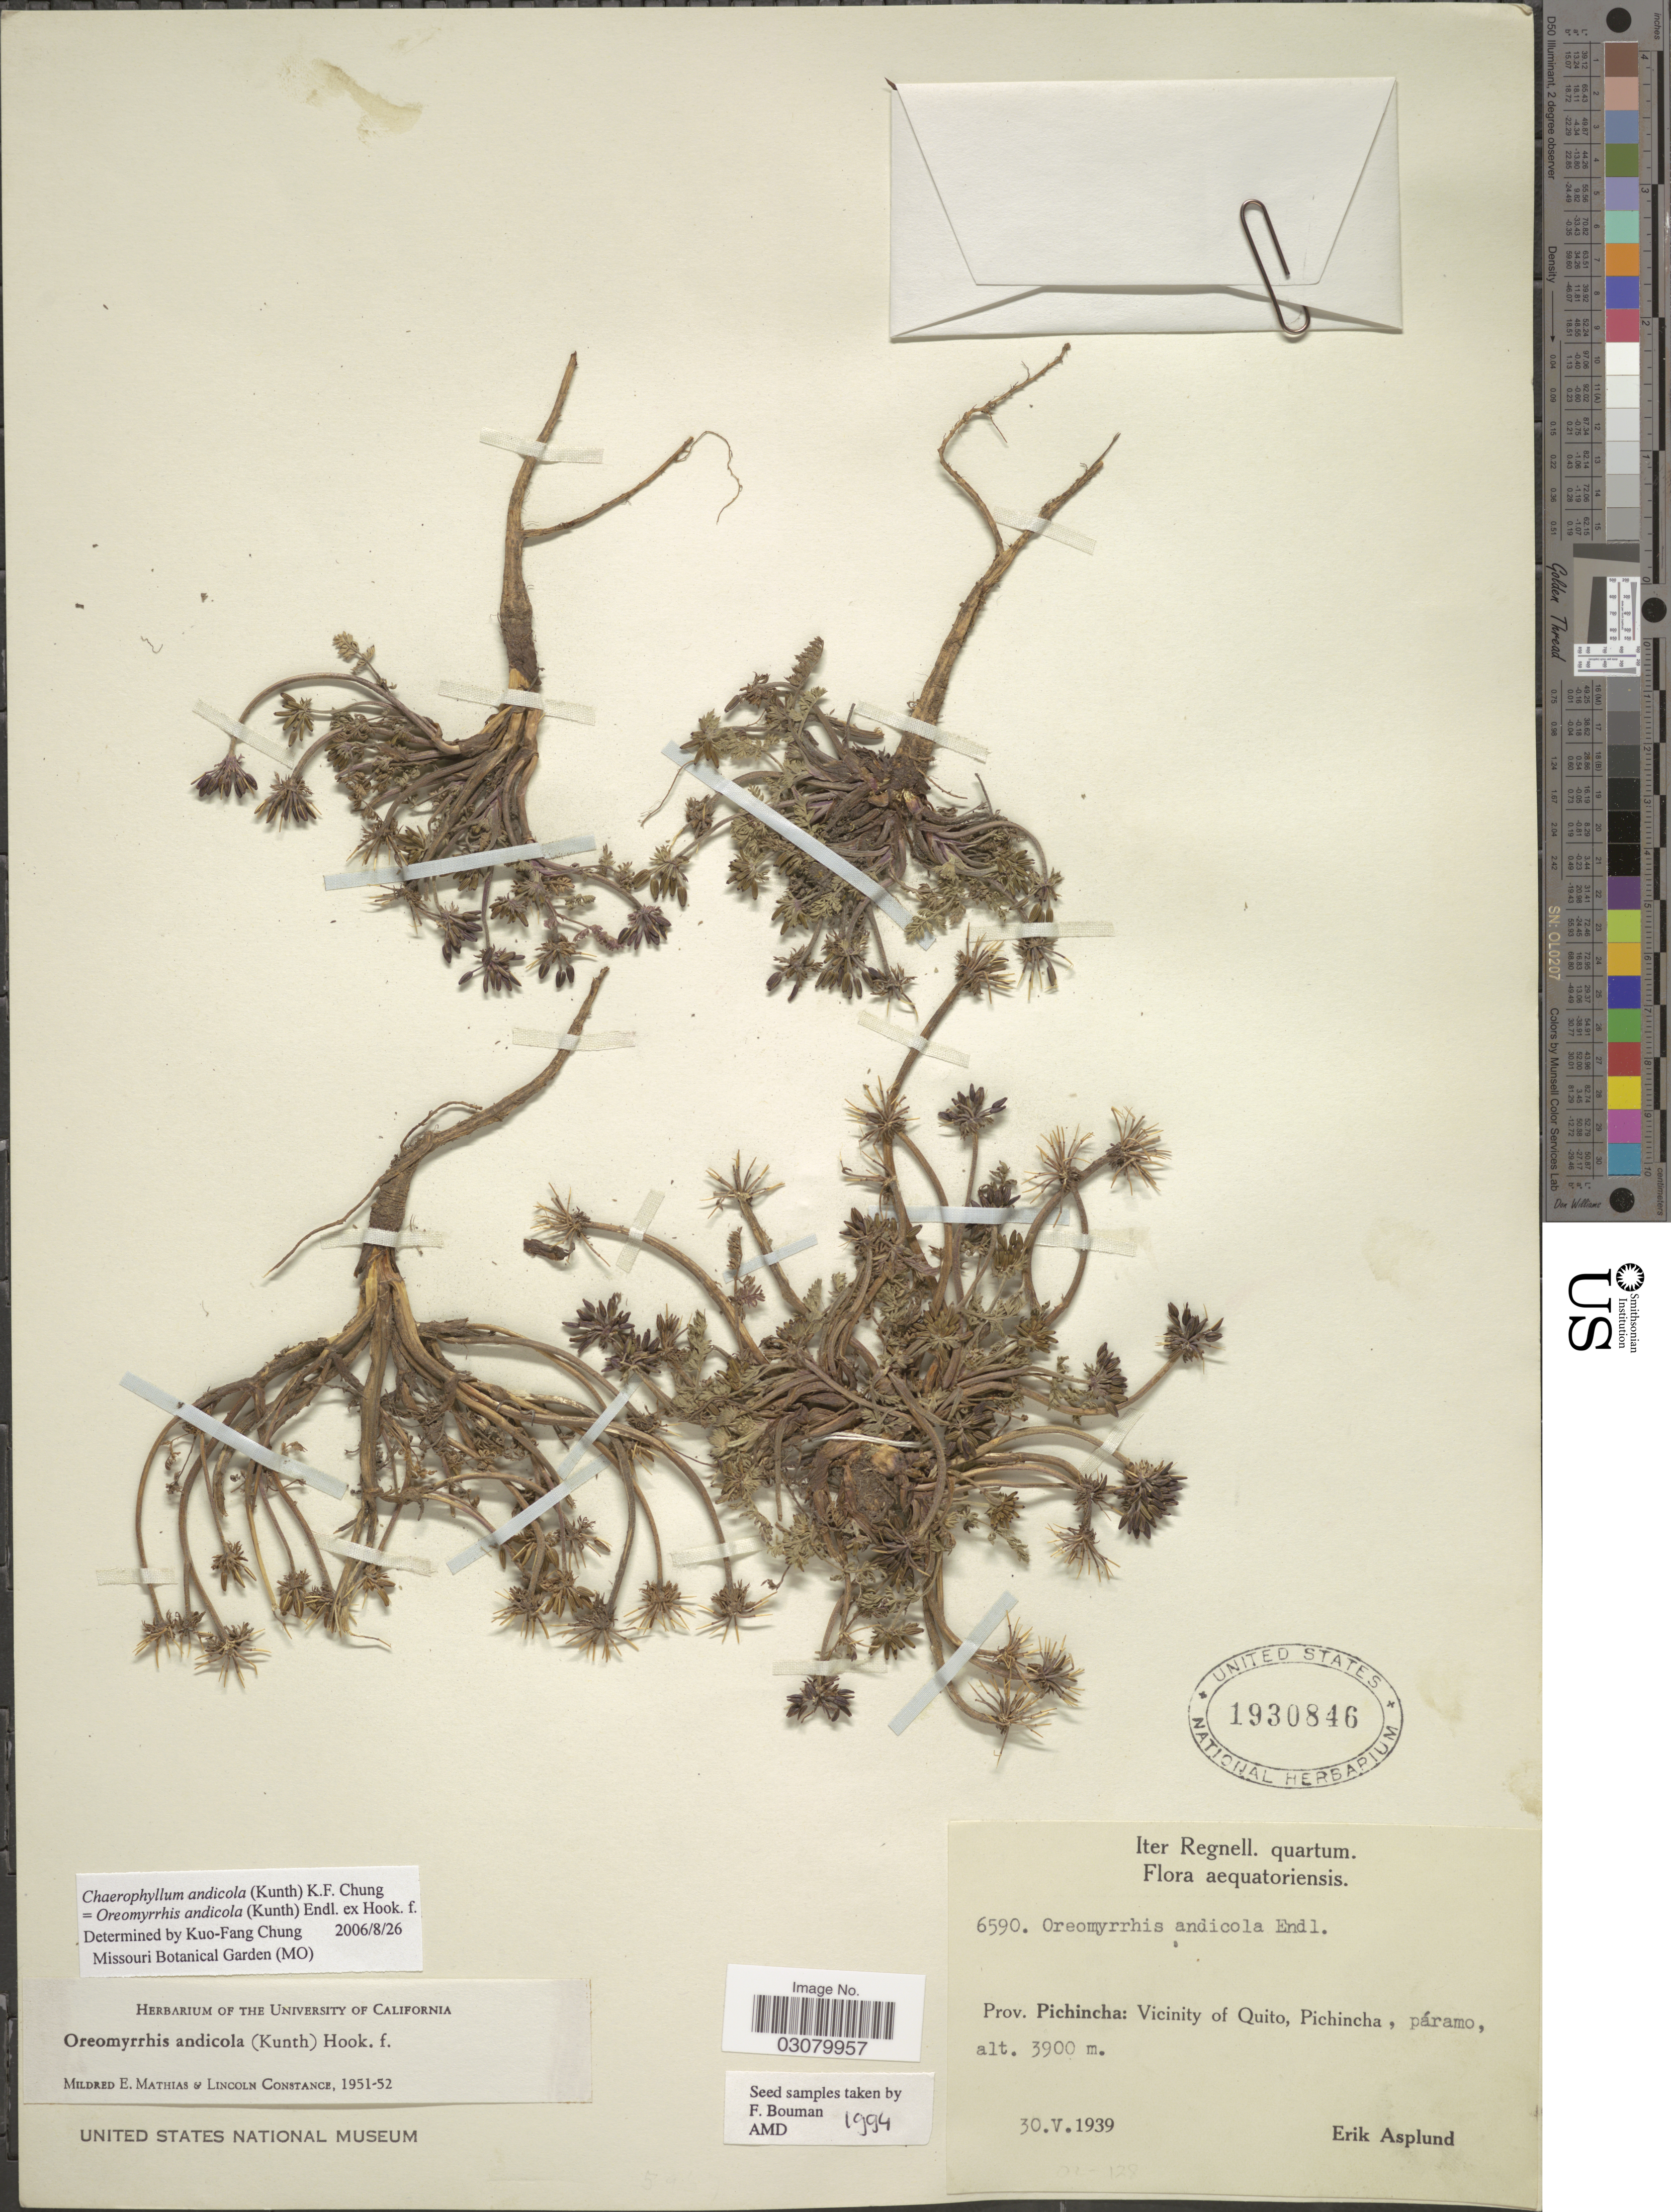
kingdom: Plantae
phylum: Tracheophyta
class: Magnoliopsida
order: Apiales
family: Apiaceae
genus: Oreomyrrhis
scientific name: Oreomyrrhis andicola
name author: (Kunth) Endl. ex Hook. f.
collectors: E. Asplund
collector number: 6590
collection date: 1939-05-30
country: Ecuador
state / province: Pichincha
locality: Vicinity of Quito, Pichincha, páramo.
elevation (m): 3900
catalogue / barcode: US 1930846